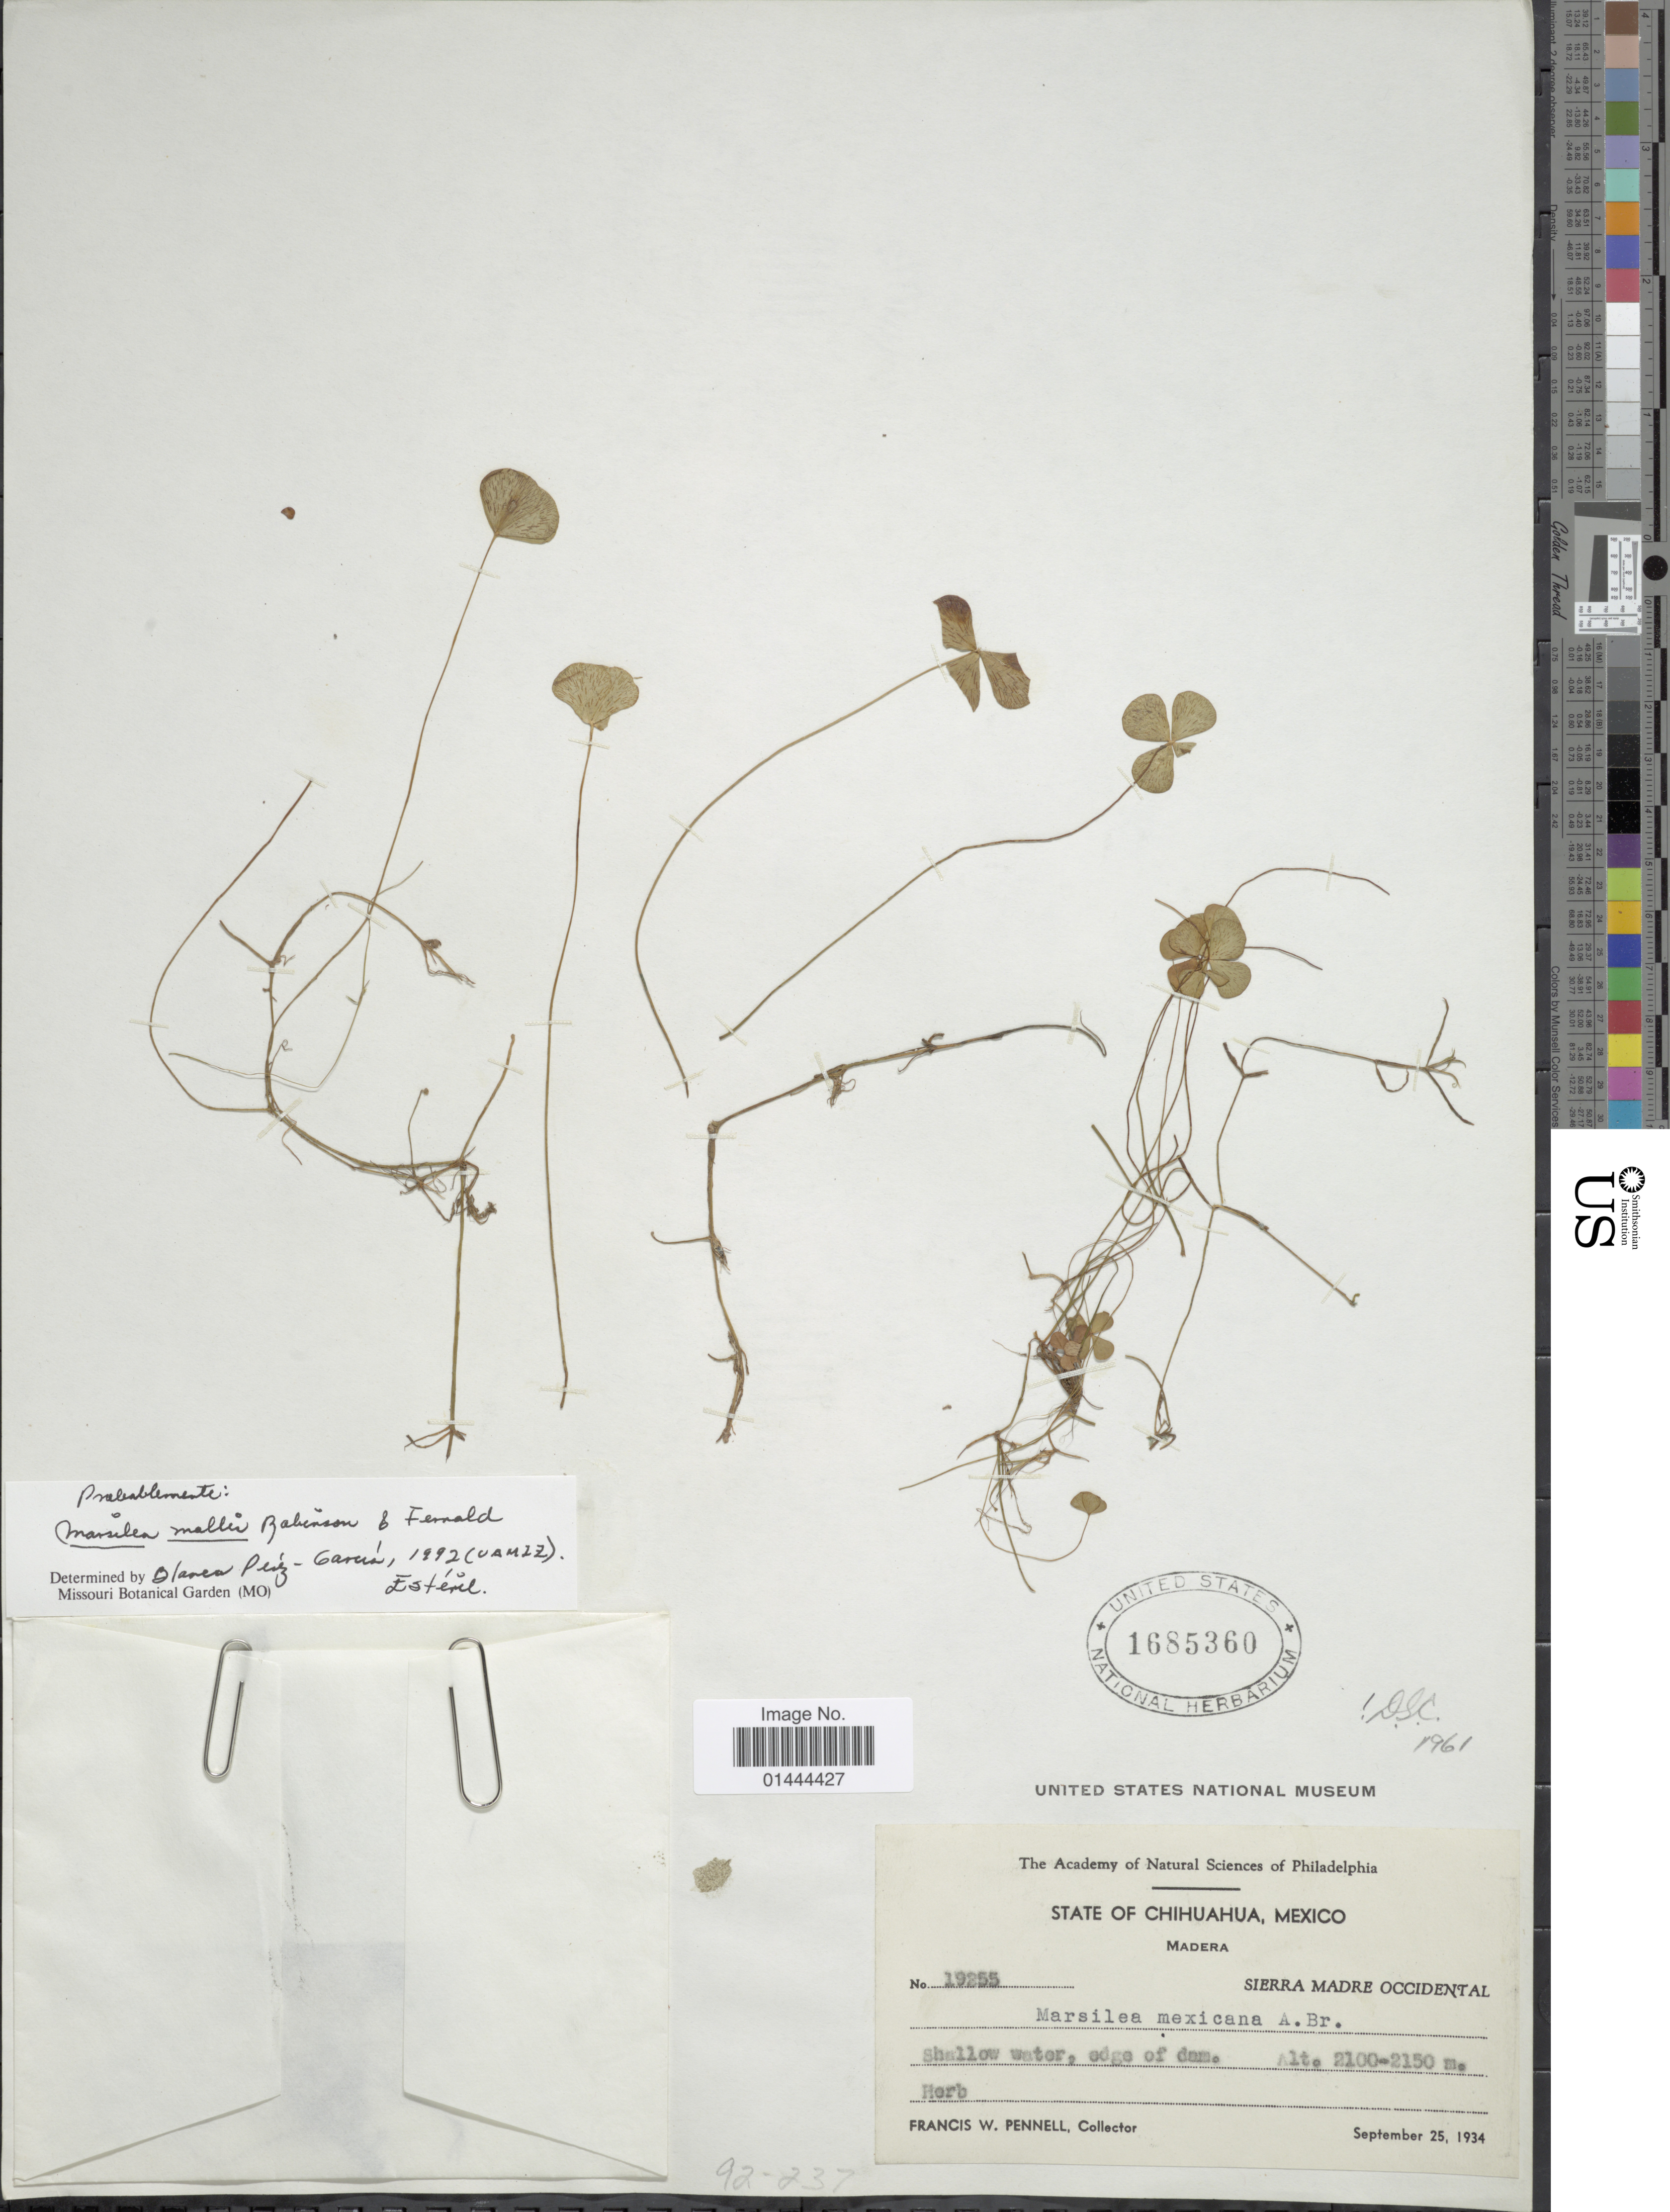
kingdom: Plantae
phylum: Tracheophyta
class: Polypodiopsida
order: Salviniales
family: Marsileaceae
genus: Marsilea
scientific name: Marsilea mollis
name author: B.L. Rob. & Fernald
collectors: F. W. Pennell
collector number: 19255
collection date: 1934-09-25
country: Mexico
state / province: Chihuahua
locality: Madera, Sierra Madre Occidental, shallow water, edge of dam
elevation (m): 2100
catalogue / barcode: US 1685360